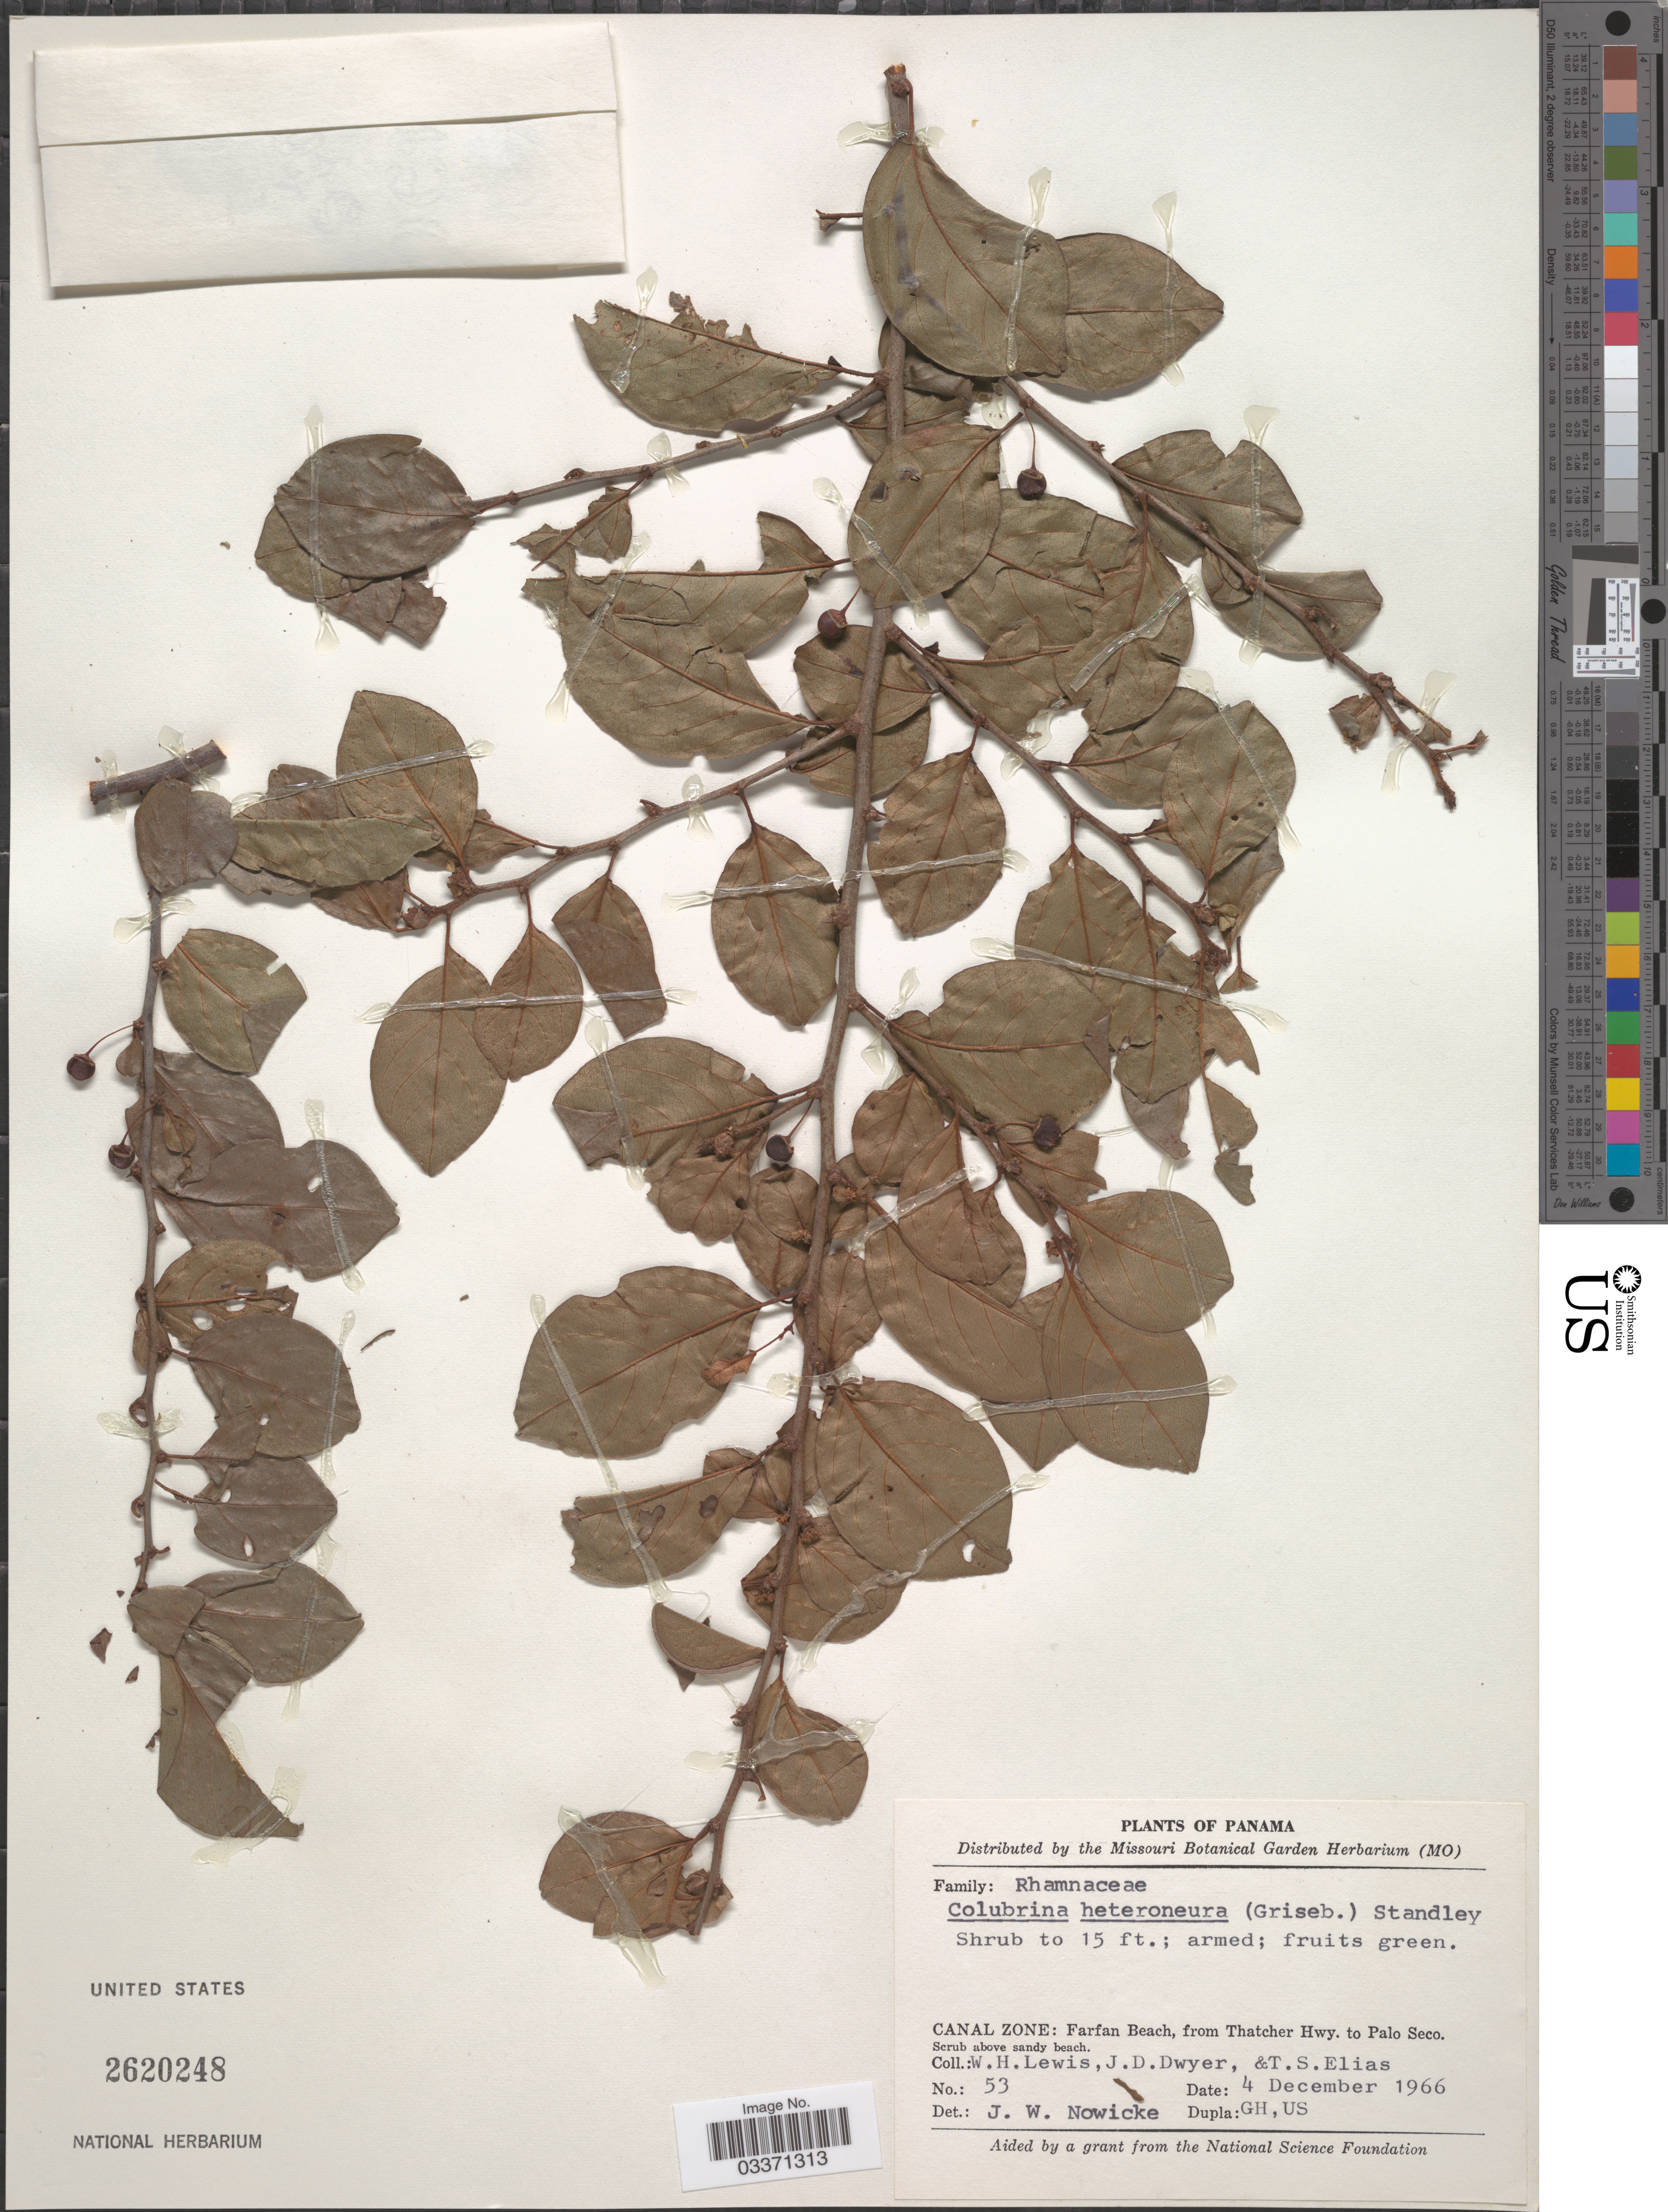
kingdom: Plantae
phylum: Tracheophyta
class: Magnoliopsida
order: Rosales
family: Rhamnaceae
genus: Colubrina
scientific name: Colubrina heteroneura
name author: (Griseb.) Standl.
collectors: W. H. Lewis, J. D. Dwyer & T. S. Elias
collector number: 53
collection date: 1966-12-04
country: Panama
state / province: Colón / Panamá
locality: Canal Zone: Farfan Beach, from Thatcher Hwy. to Palo Seco.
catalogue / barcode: US 2620248